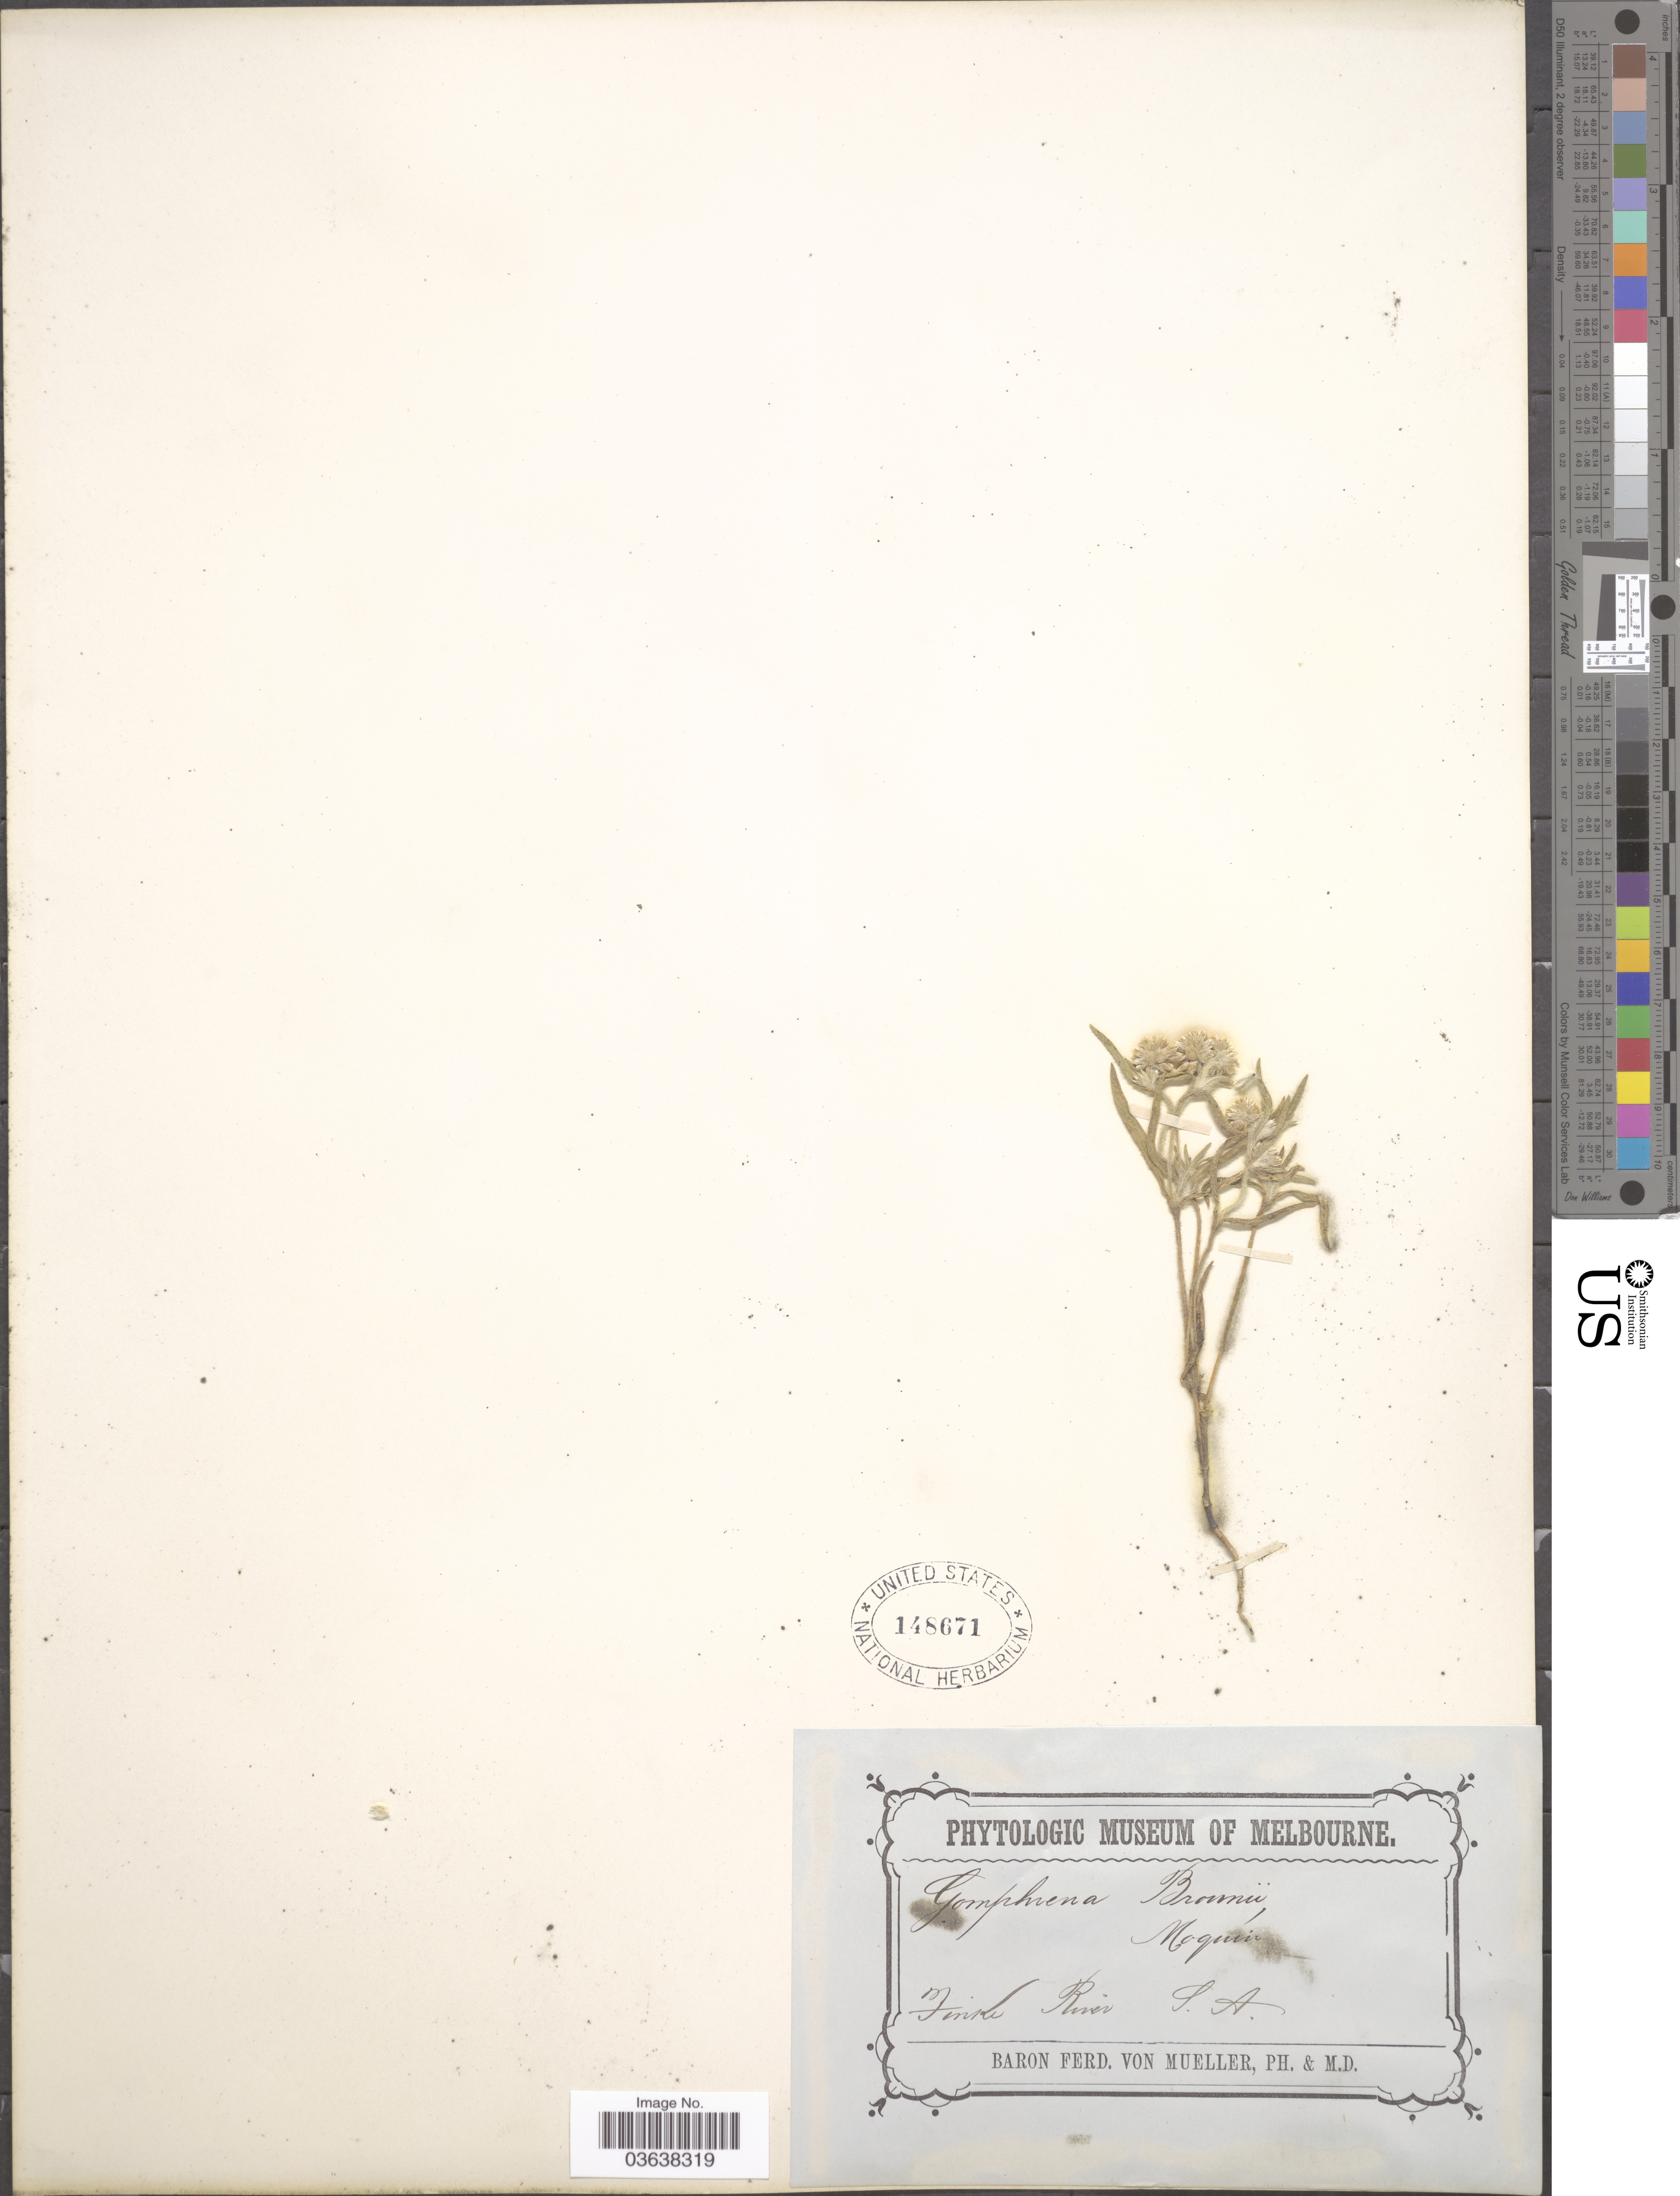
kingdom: Plantae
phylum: Tracheophyta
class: Magnoliopsida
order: Caryophyllales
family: Amaranthaceae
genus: Gomphrena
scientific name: Gomphrena lanata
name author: R. Br.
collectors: F. Mueller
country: Australia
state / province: South Australia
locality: Finke River. S. A.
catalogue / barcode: US 148671